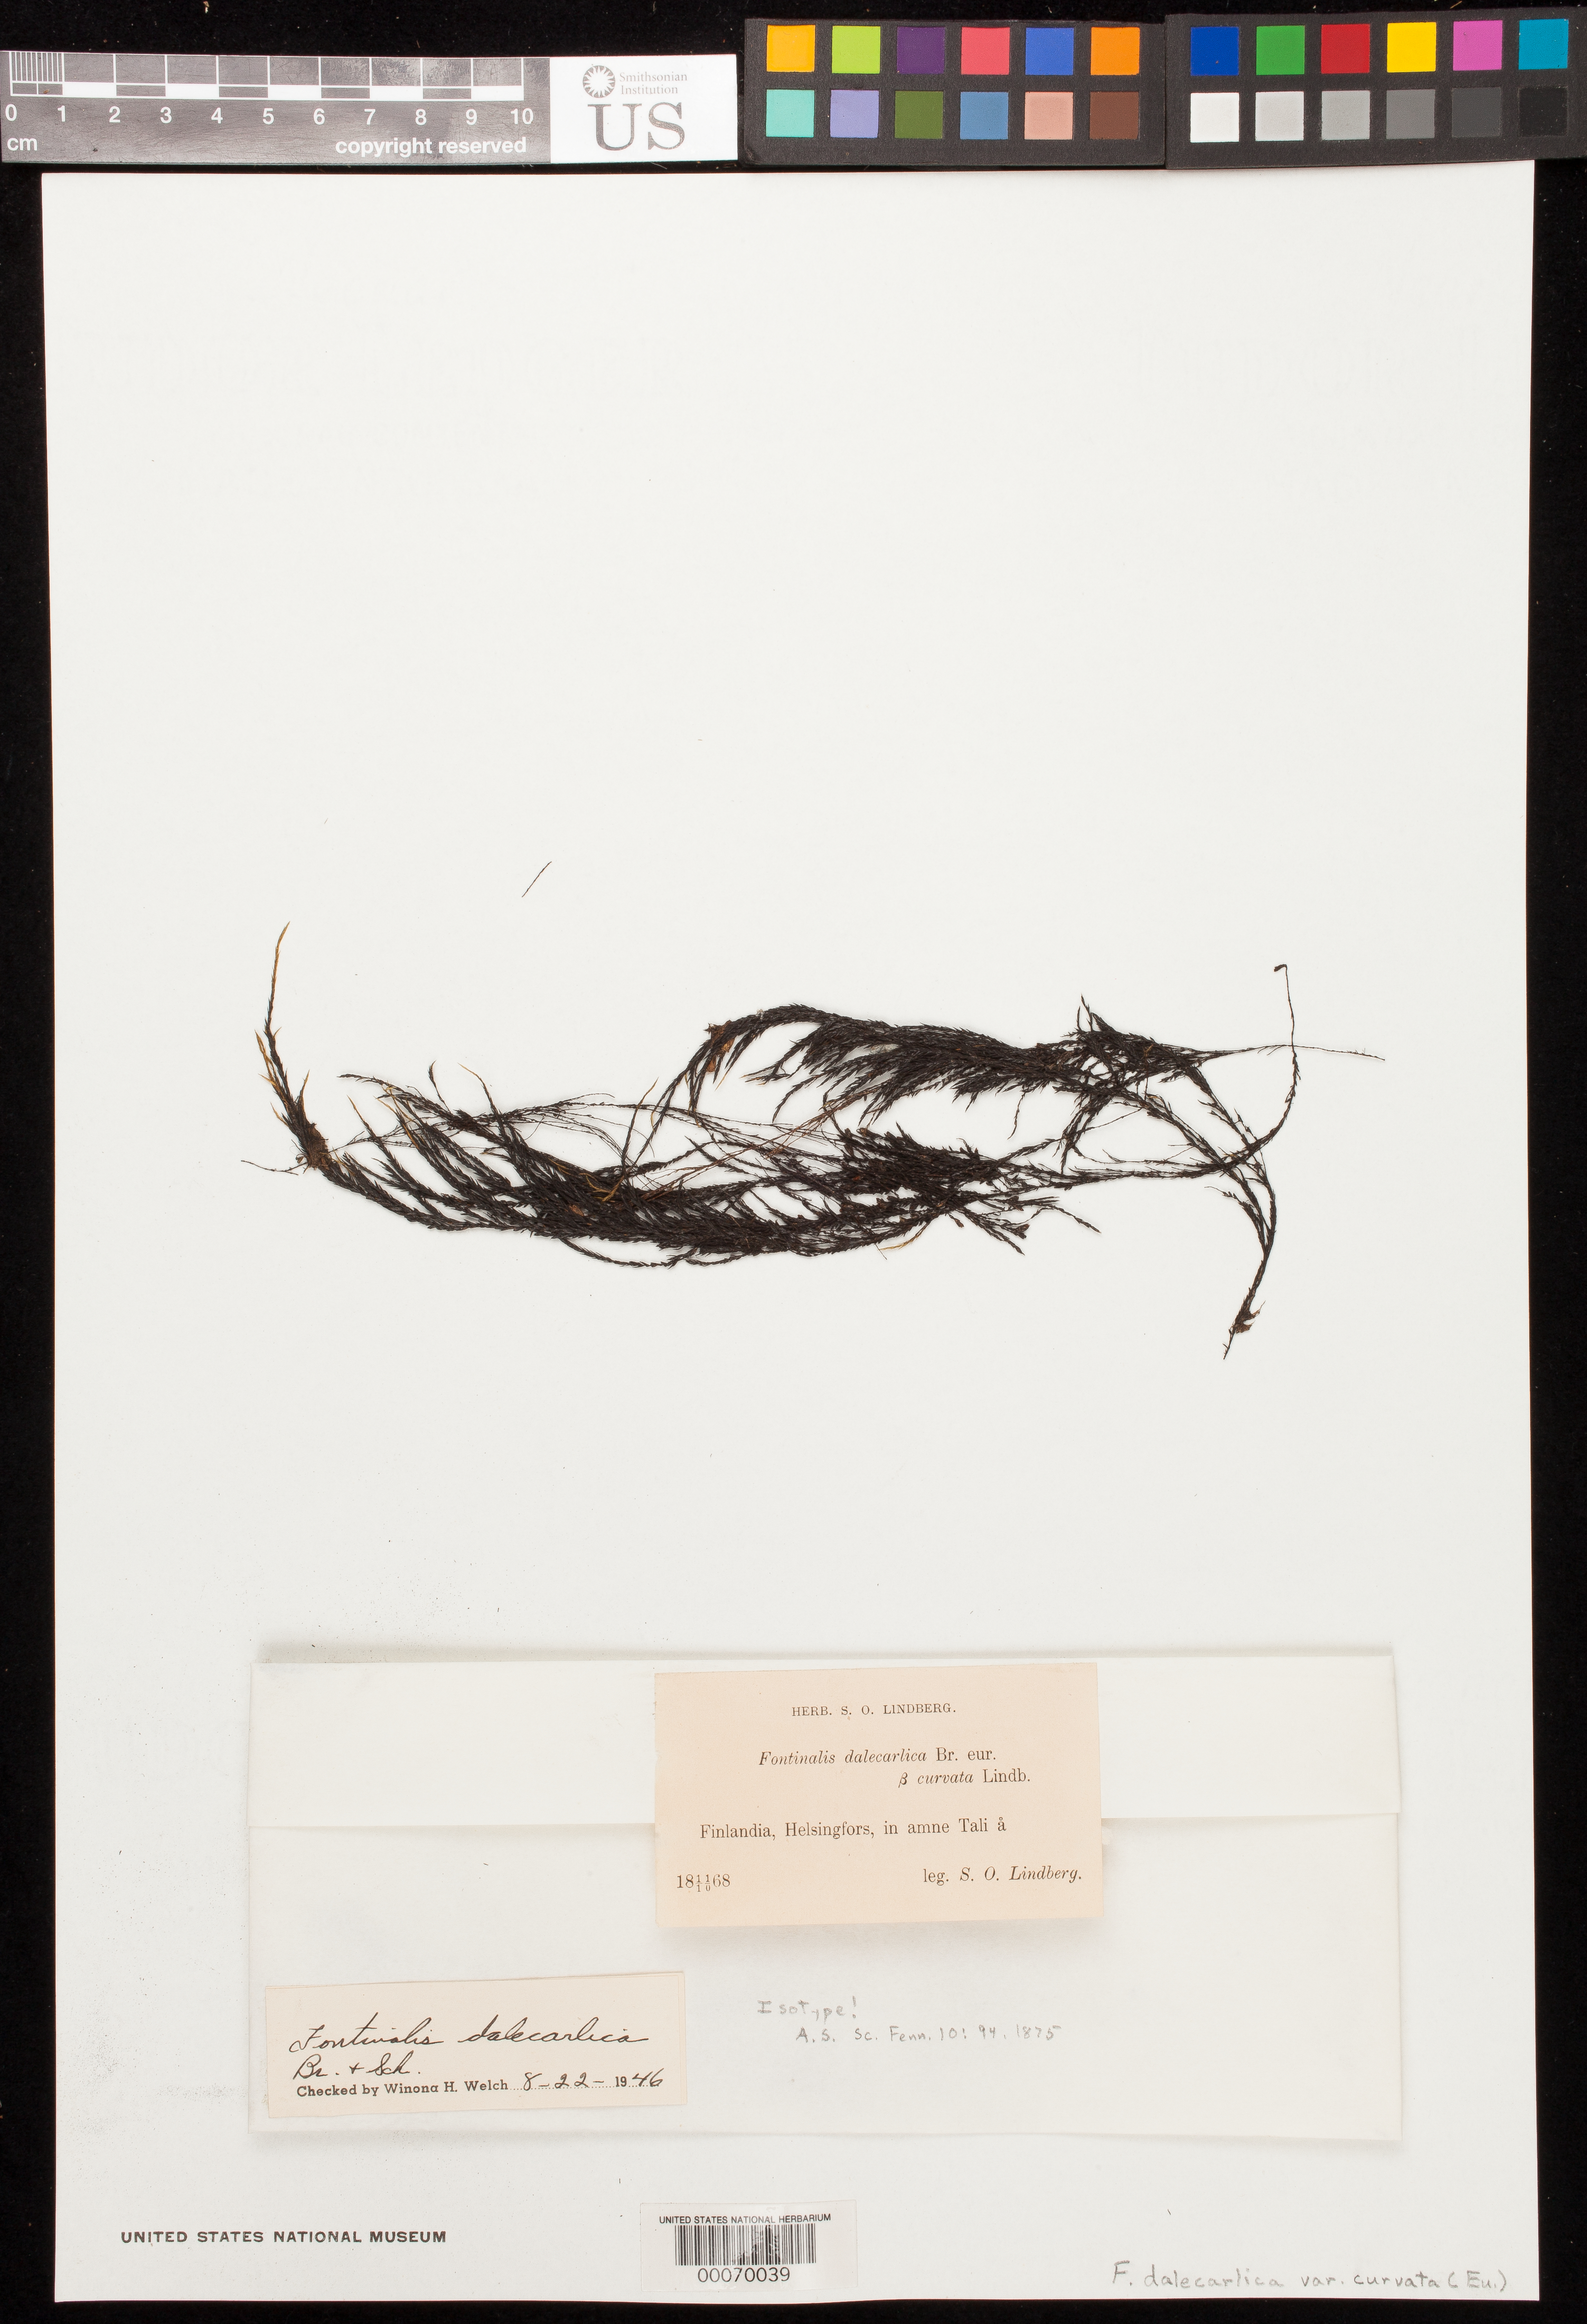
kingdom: Plantae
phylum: Bryophyta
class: Bryopsida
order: Hypnales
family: Fontinalaceae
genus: Fontinalis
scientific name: Fontinalis dalecarlica var. curvata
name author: Lindb.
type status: Isotype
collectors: S. O. Lindberg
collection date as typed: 11 Oct 1868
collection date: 1868-10-11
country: Finland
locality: Helsingfors, Tali.